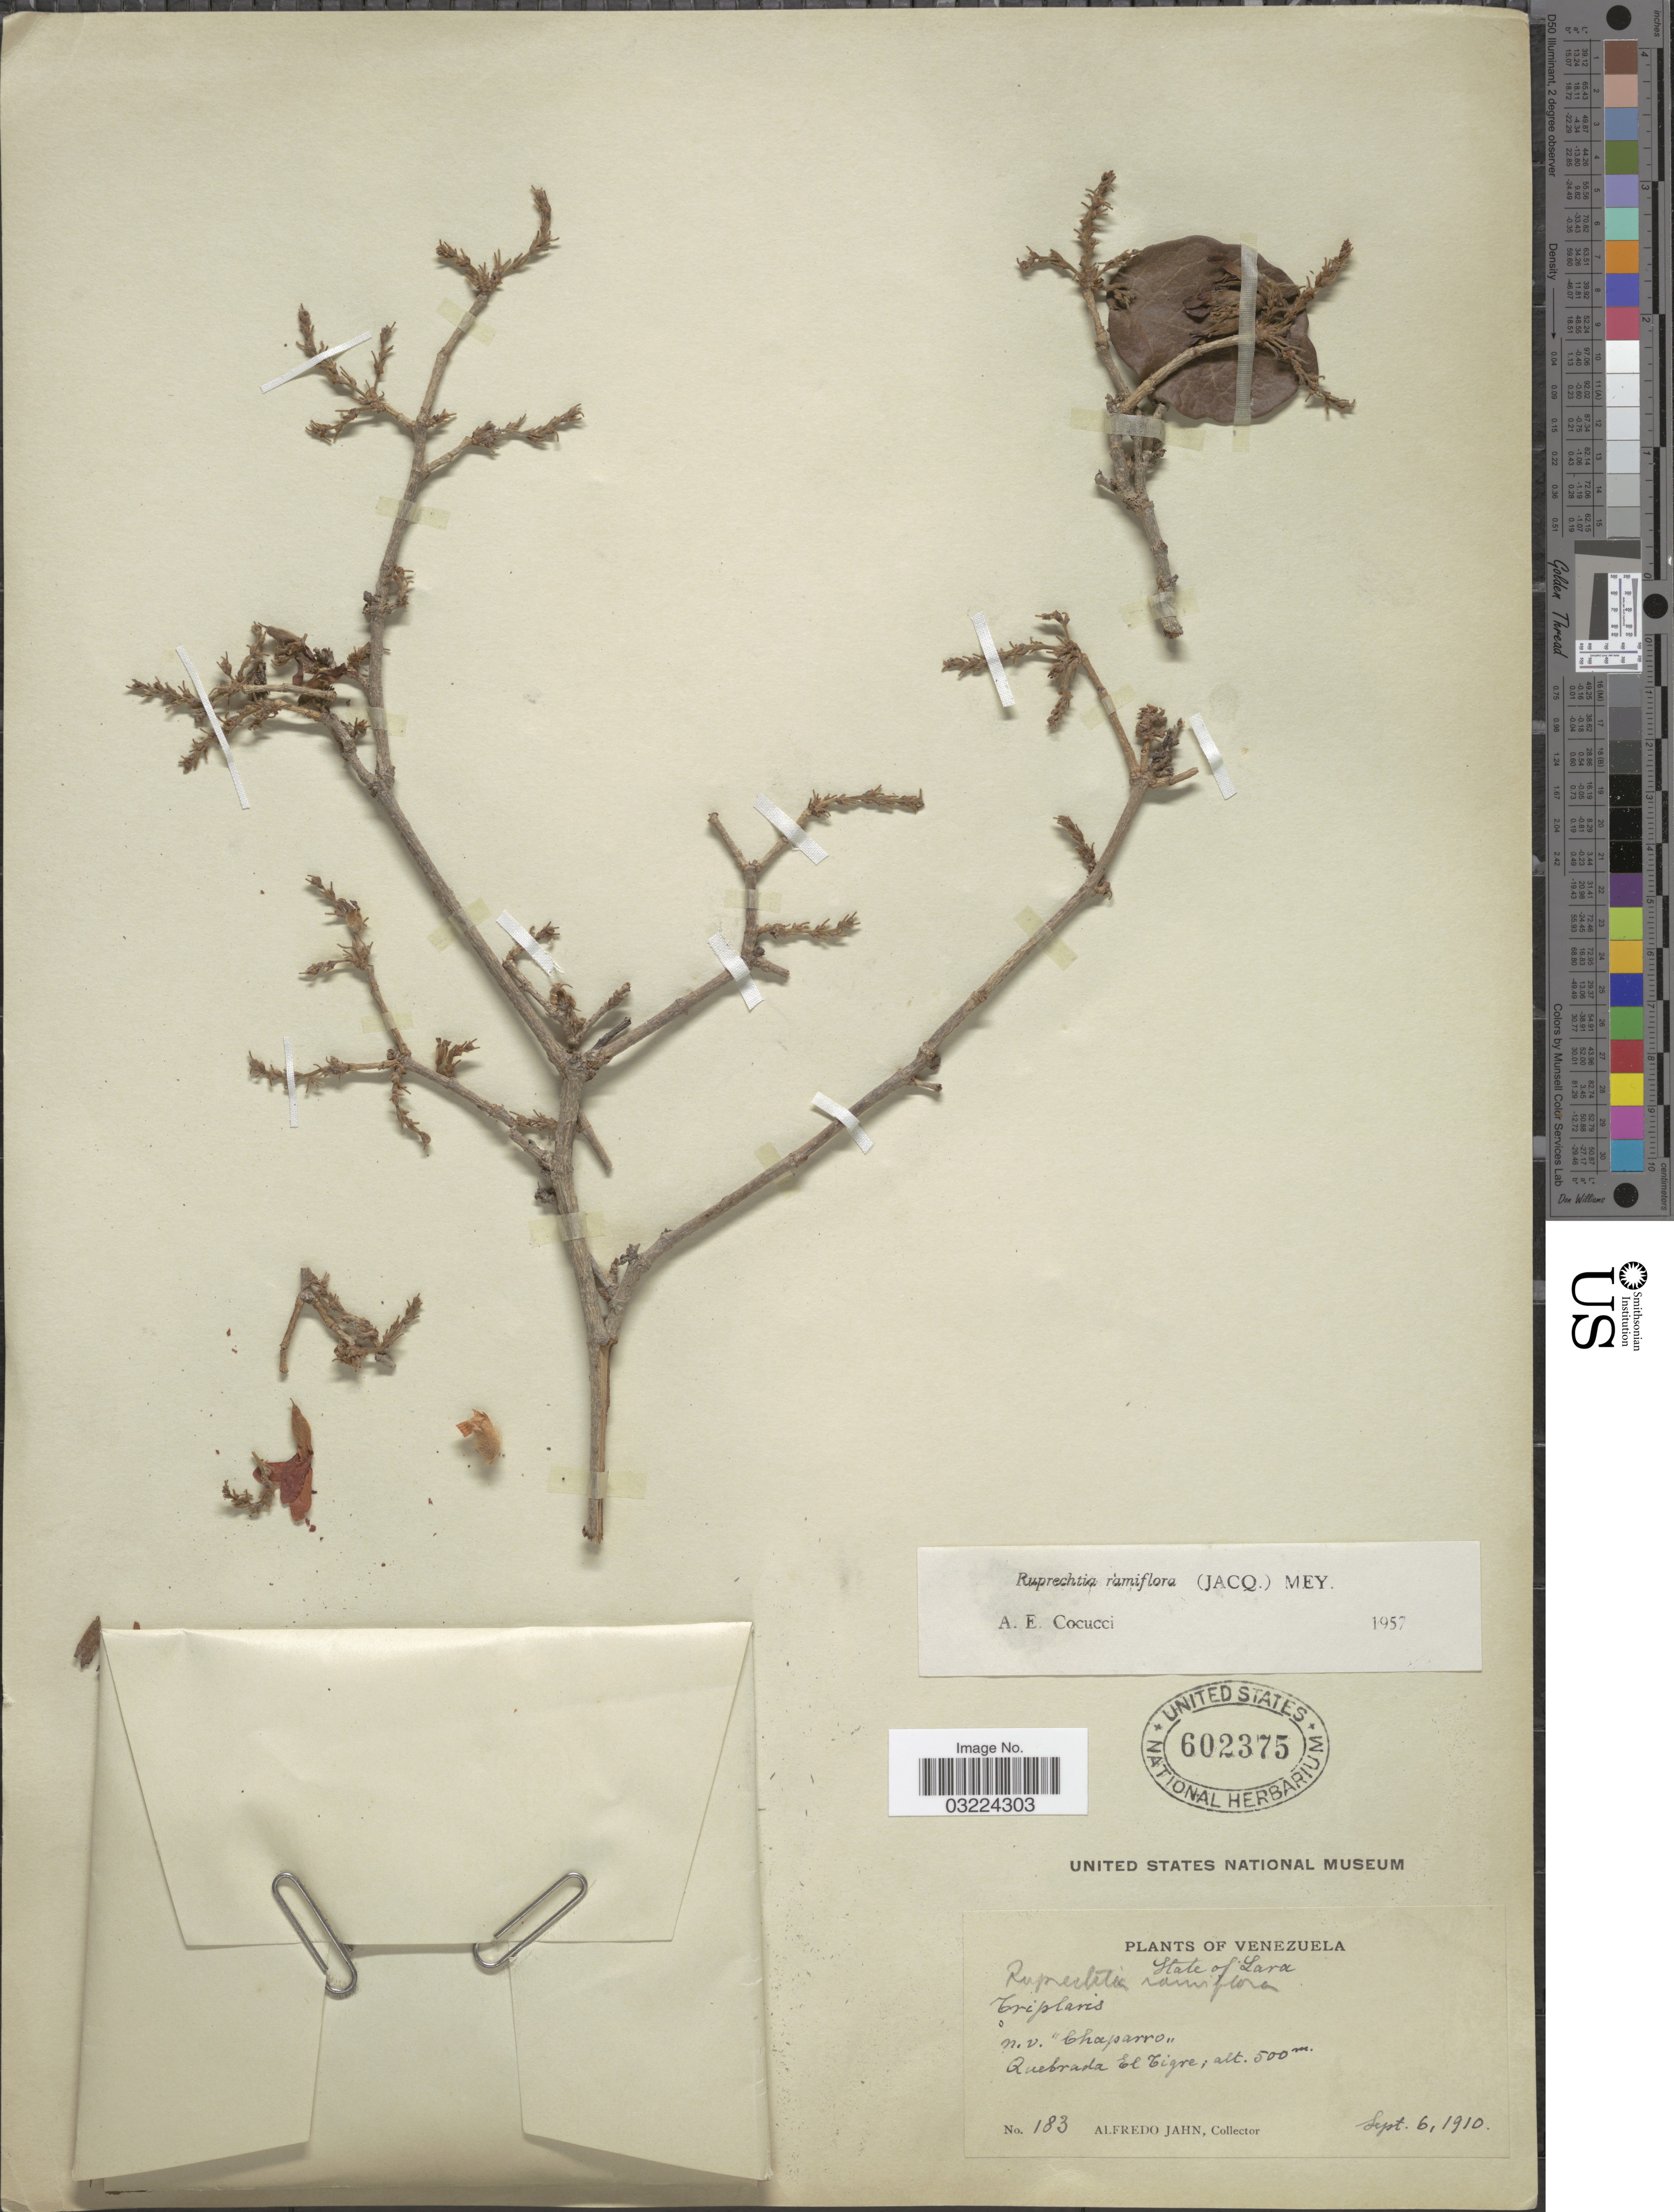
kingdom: Plantae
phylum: Tracheophyta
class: Magnoliopsida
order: Caryophyllales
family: Polygonaceae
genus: Ruprechtia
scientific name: Ruprechtia ramiflora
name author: (Jacq.) C.A. Mey.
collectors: A. Jahn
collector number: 183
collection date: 1910-09-06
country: Venezuela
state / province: Lara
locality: Quebrada El Tigre.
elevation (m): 500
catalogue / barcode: US 602375